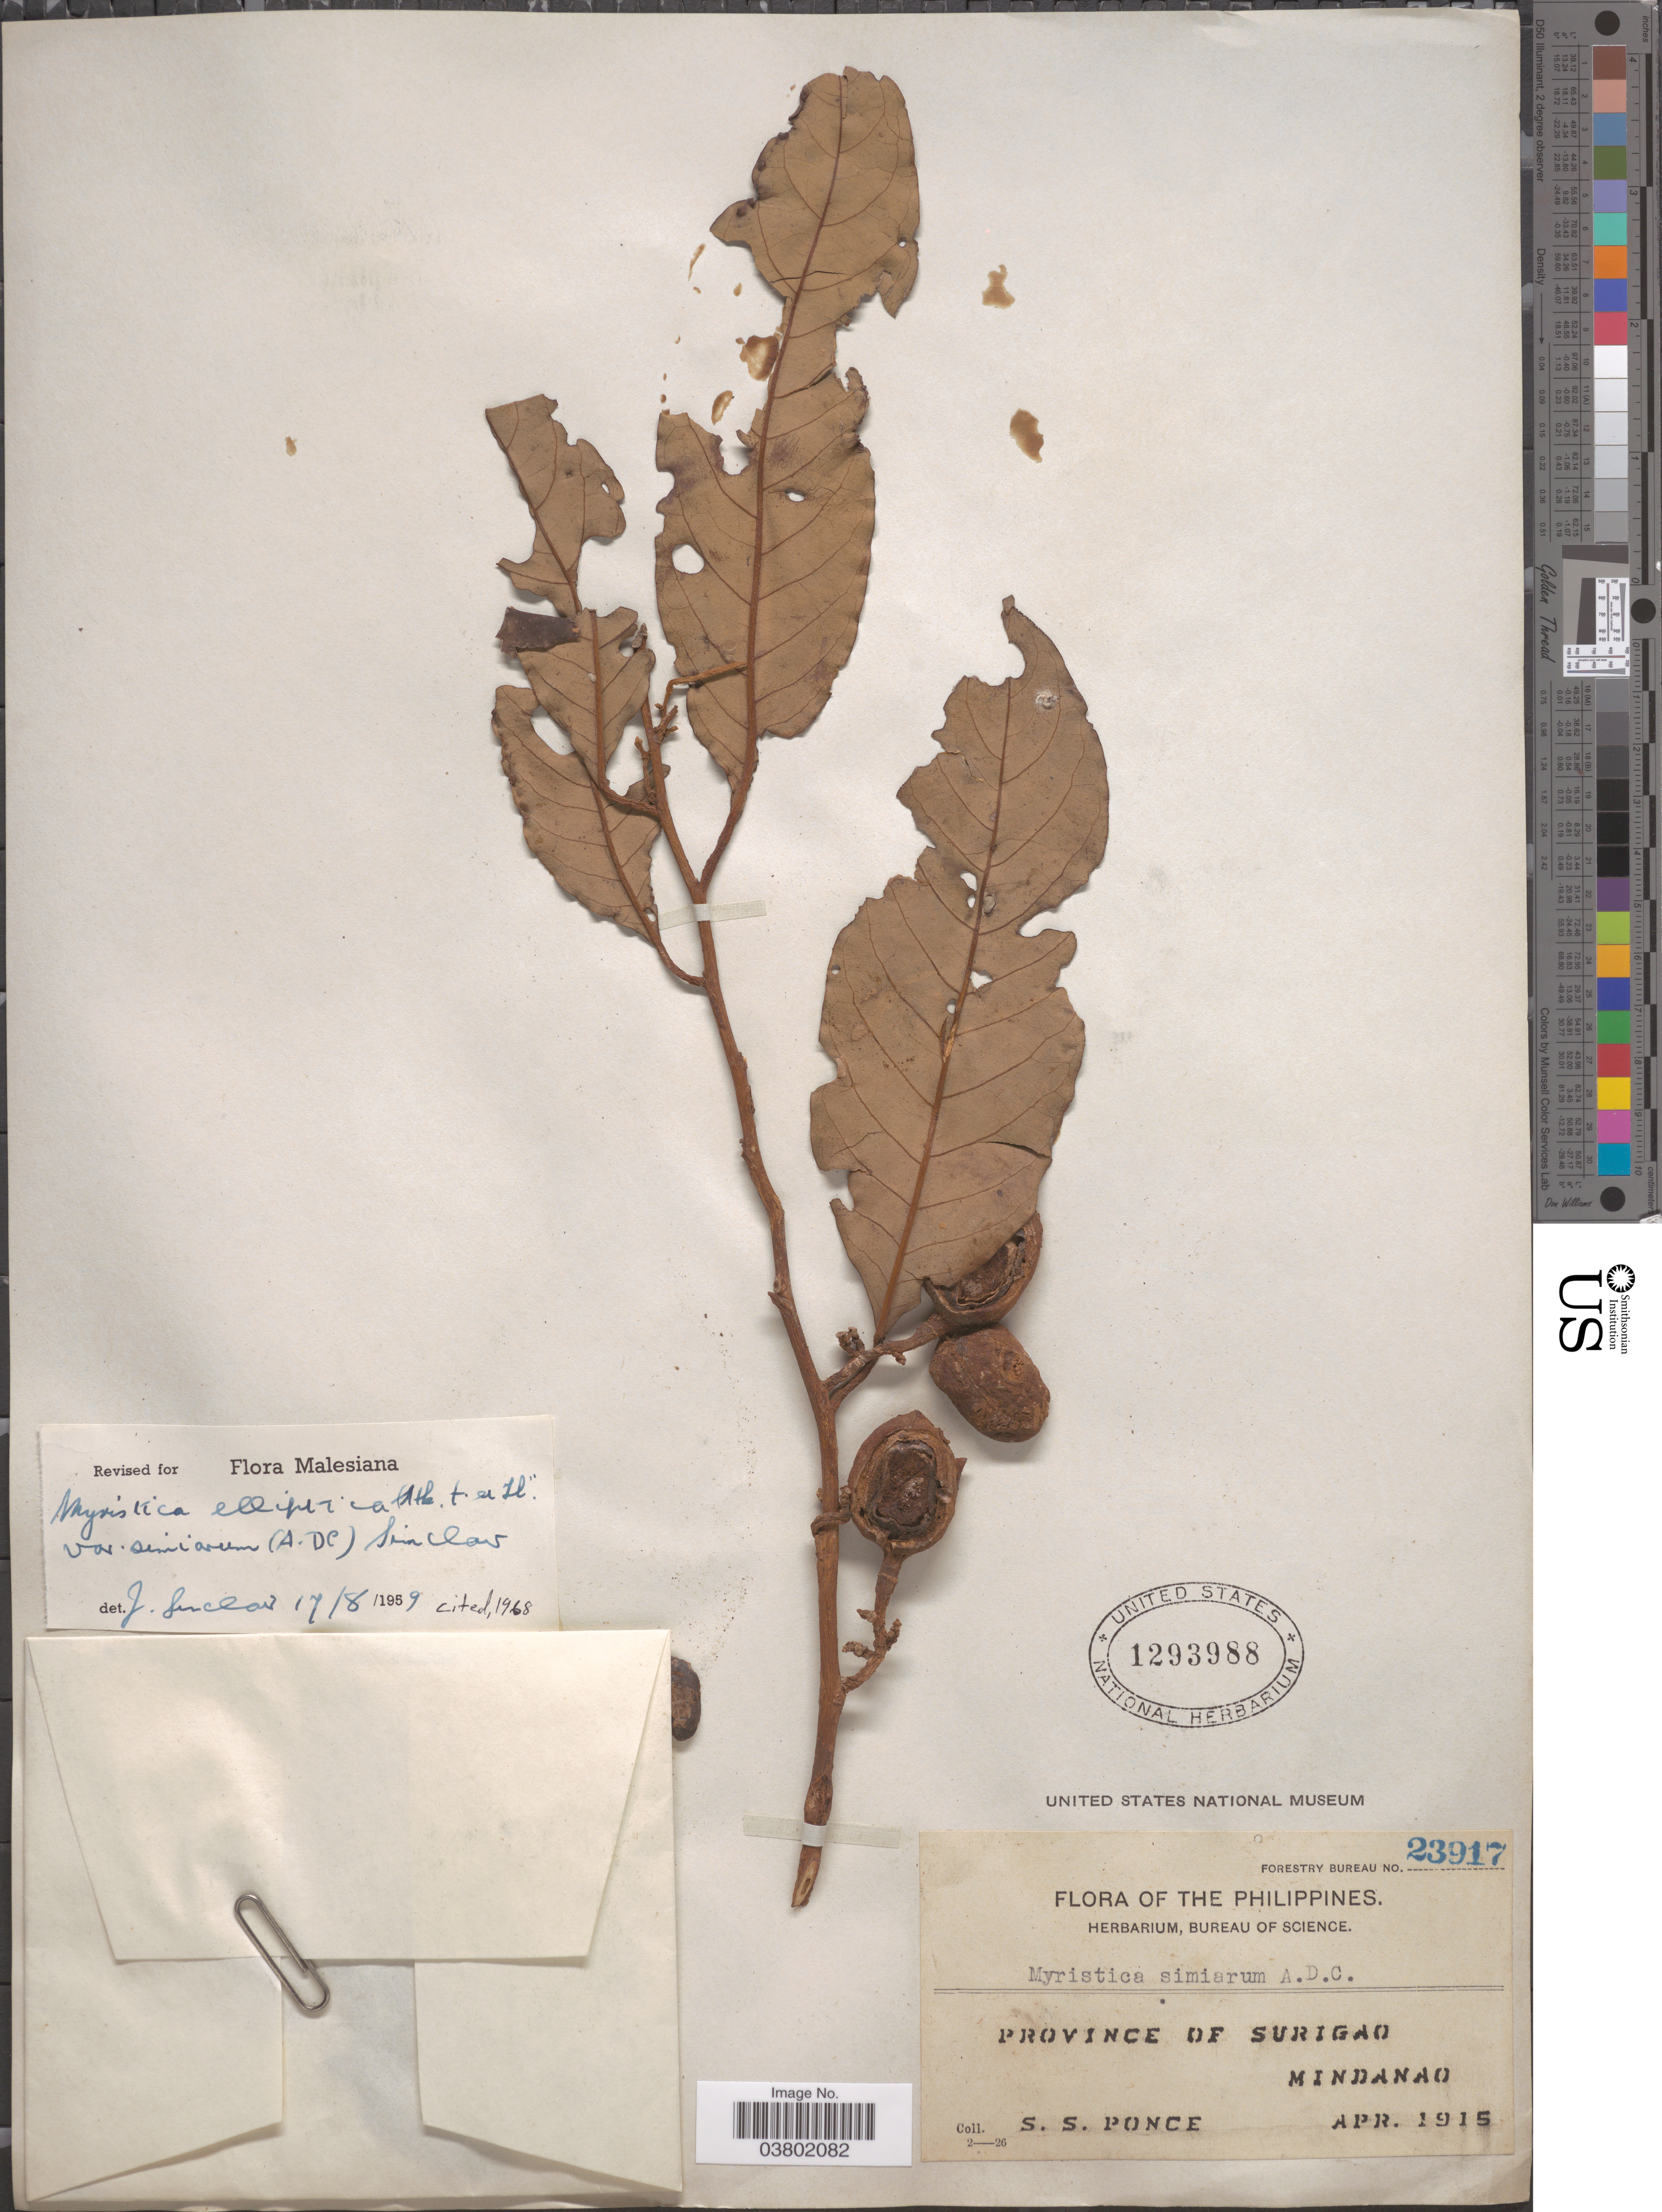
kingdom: Plantae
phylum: Tracheophyta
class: Magnoliopsida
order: Magnoliales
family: Myristicaceae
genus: Myristica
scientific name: Myristica elliptica var. simiarum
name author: (A. DC.) J. Sinclair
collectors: S. Ponce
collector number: Forestry Bureau 23917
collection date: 1915-04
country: Philippines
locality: Province of Surigao, Mindanao.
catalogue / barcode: US 1293988